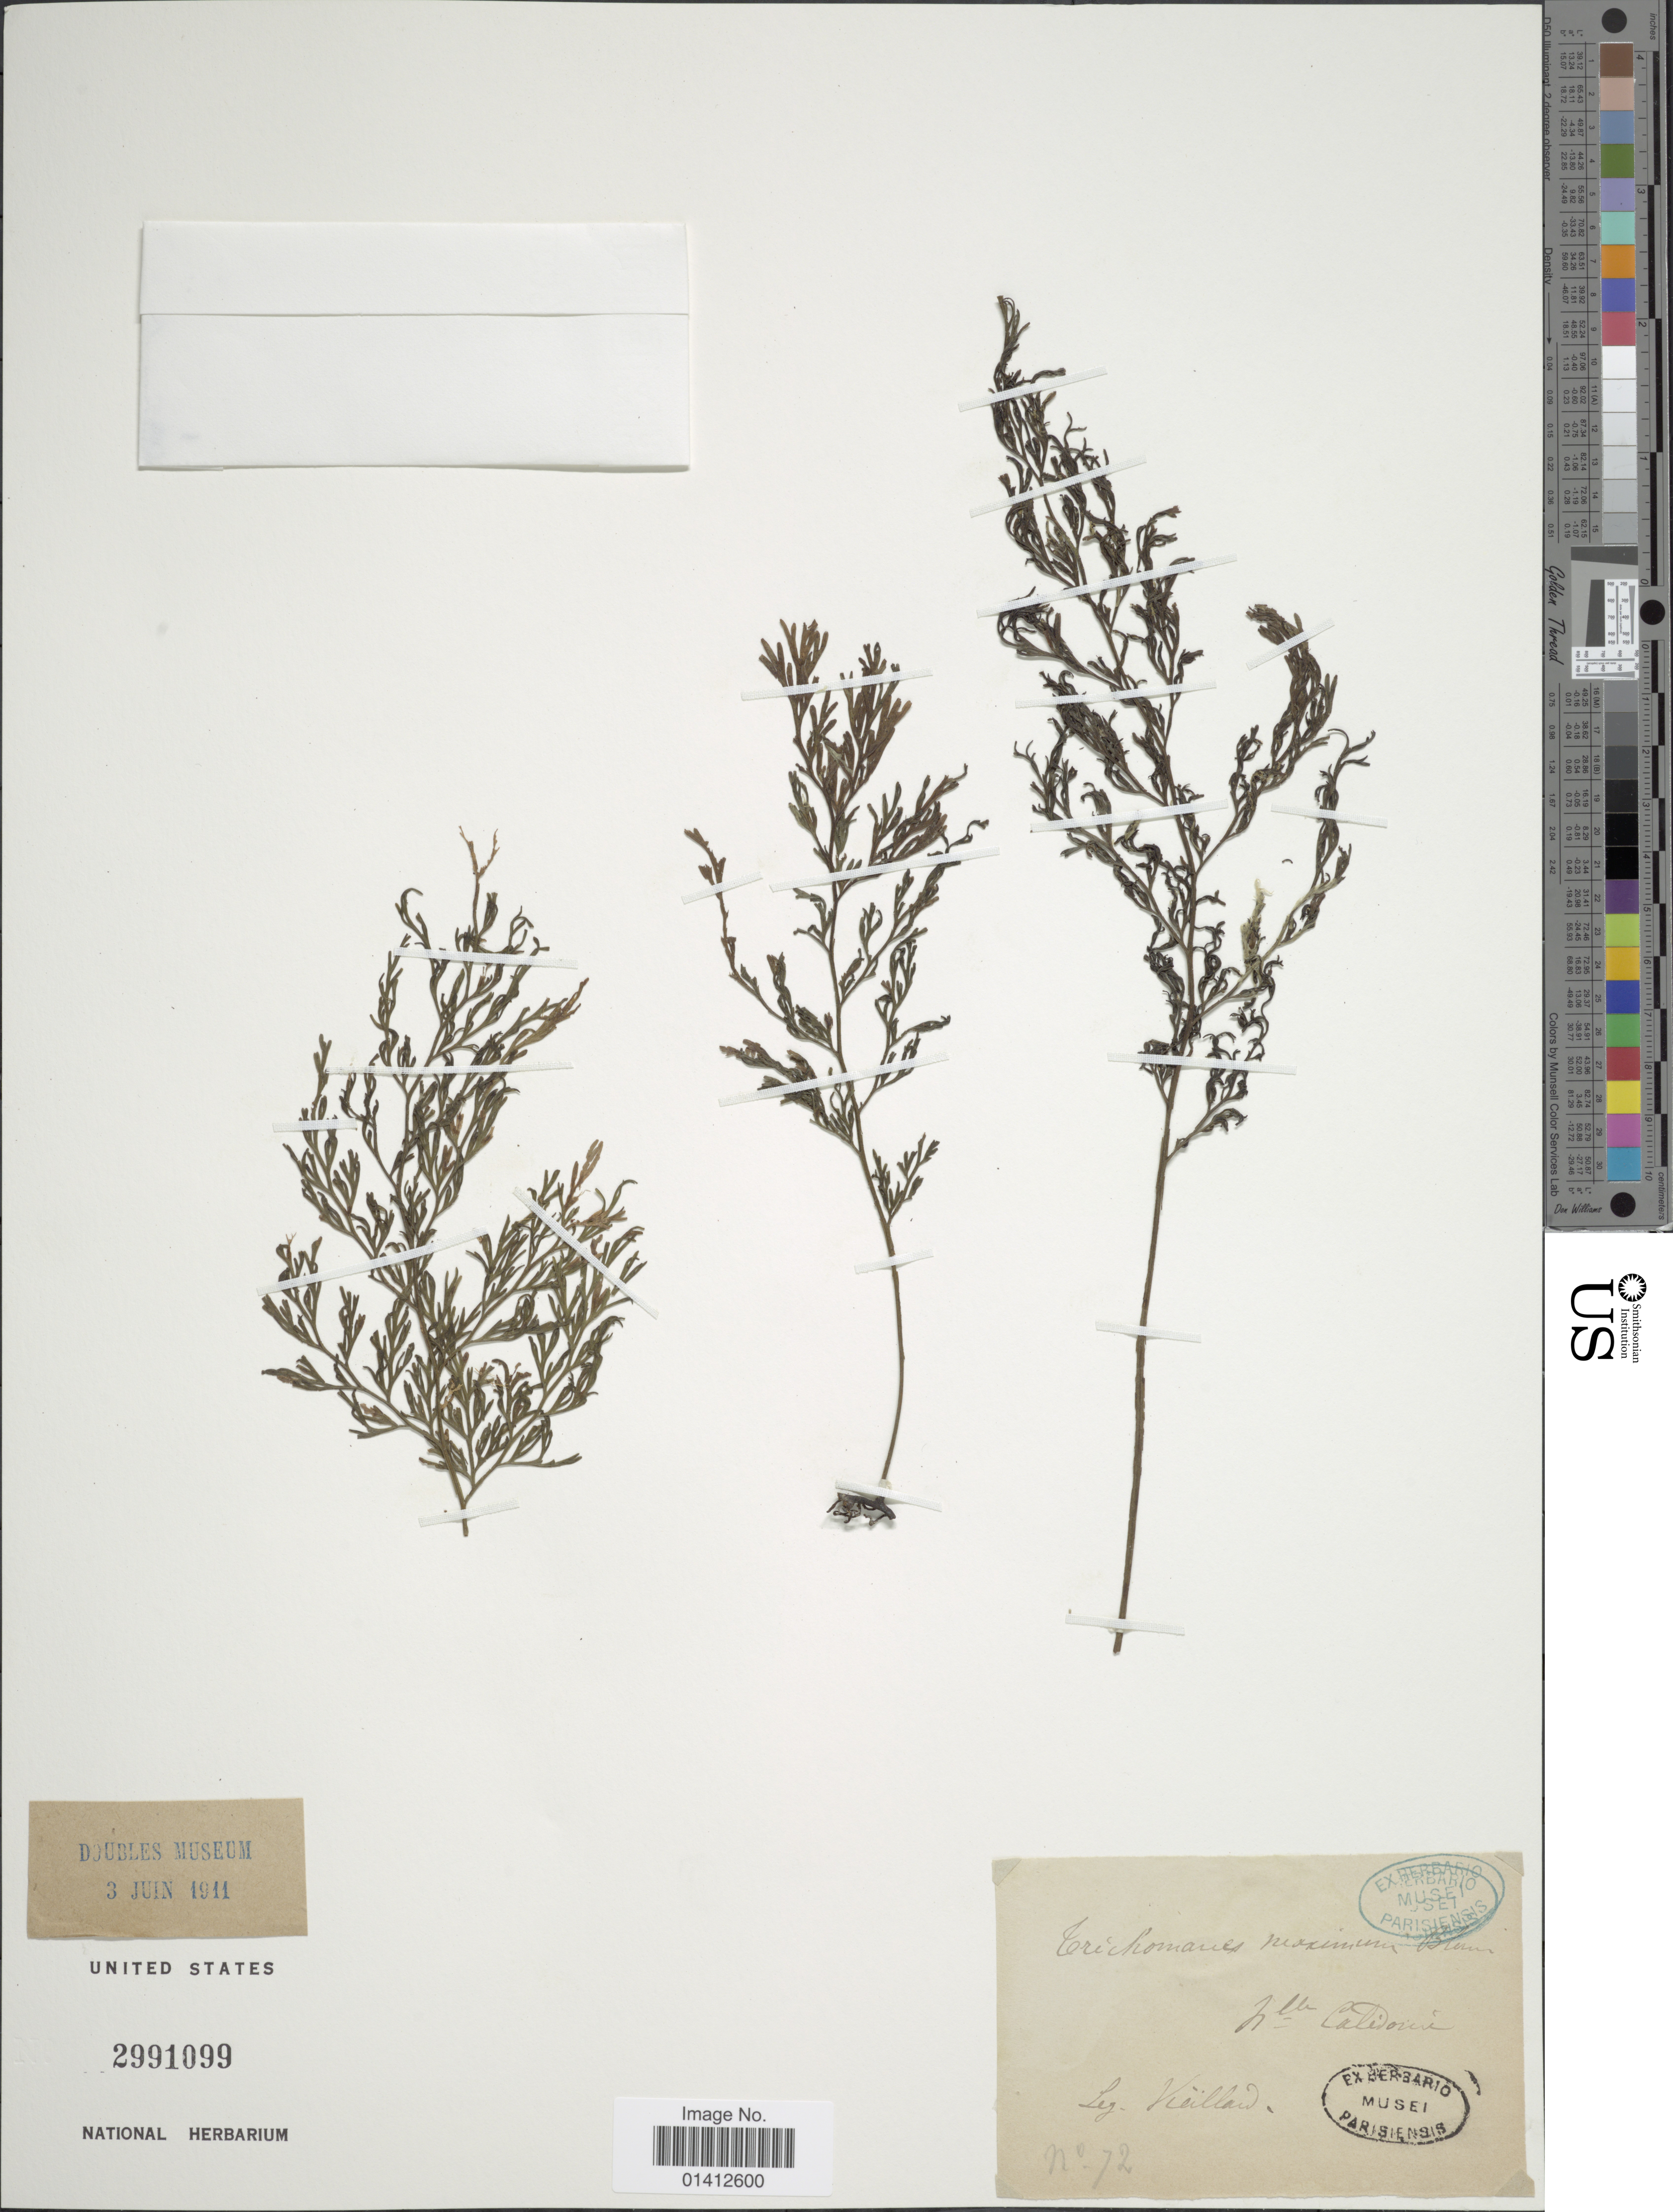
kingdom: Plantae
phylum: Tracheophyta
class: Polypodiopsida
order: Hymenophyllales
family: Hymenophyllaceae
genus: Vandenboschia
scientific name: Vandenboschia maxima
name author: (Blume) Copel.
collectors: -. Vieillard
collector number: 72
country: New Caledonia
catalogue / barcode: US 2991099